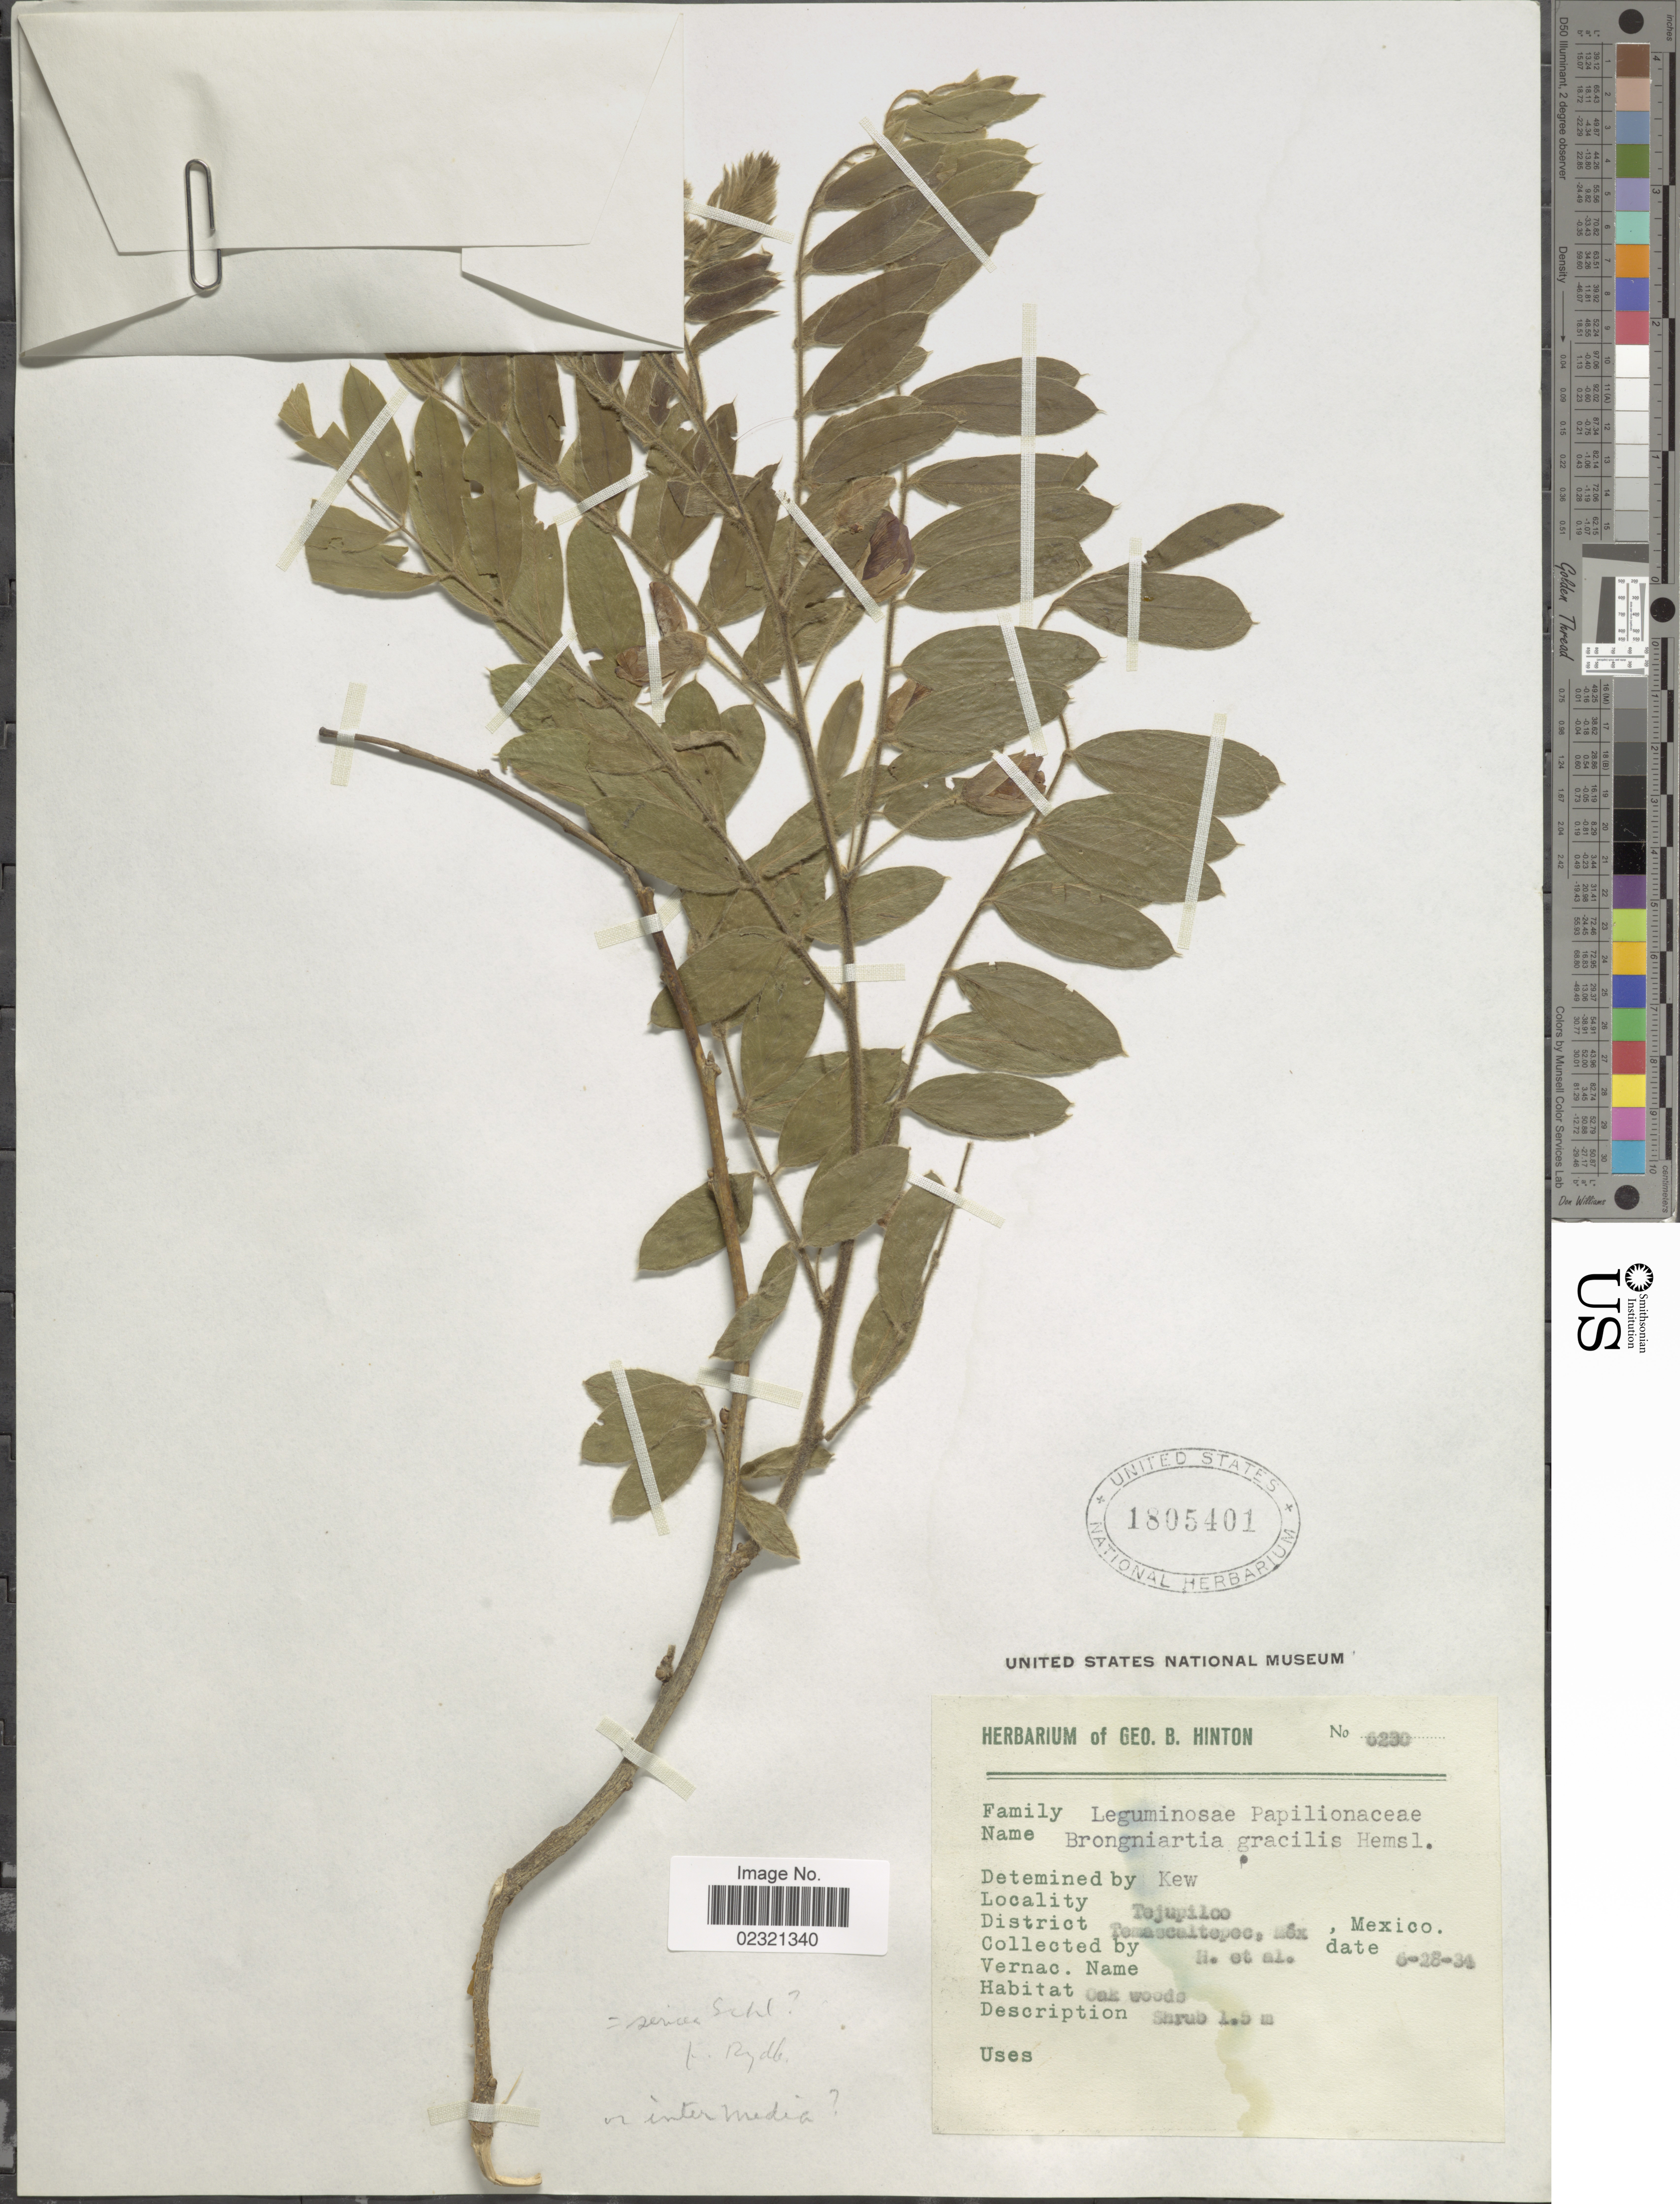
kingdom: Plantae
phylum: Tracheophyta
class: Magnoliopsida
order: Fabales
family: Fabaceae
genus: Brongniartia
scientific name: Brongniartia intermedia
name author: Moric.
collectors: G. B. Hinton & et al.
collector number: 6230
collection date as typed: Transcribed d/m/y: 28/6/34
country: Mexico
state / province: México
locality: Tejupilco, District Temascaltepec, oak woods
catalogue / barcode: US 1805401